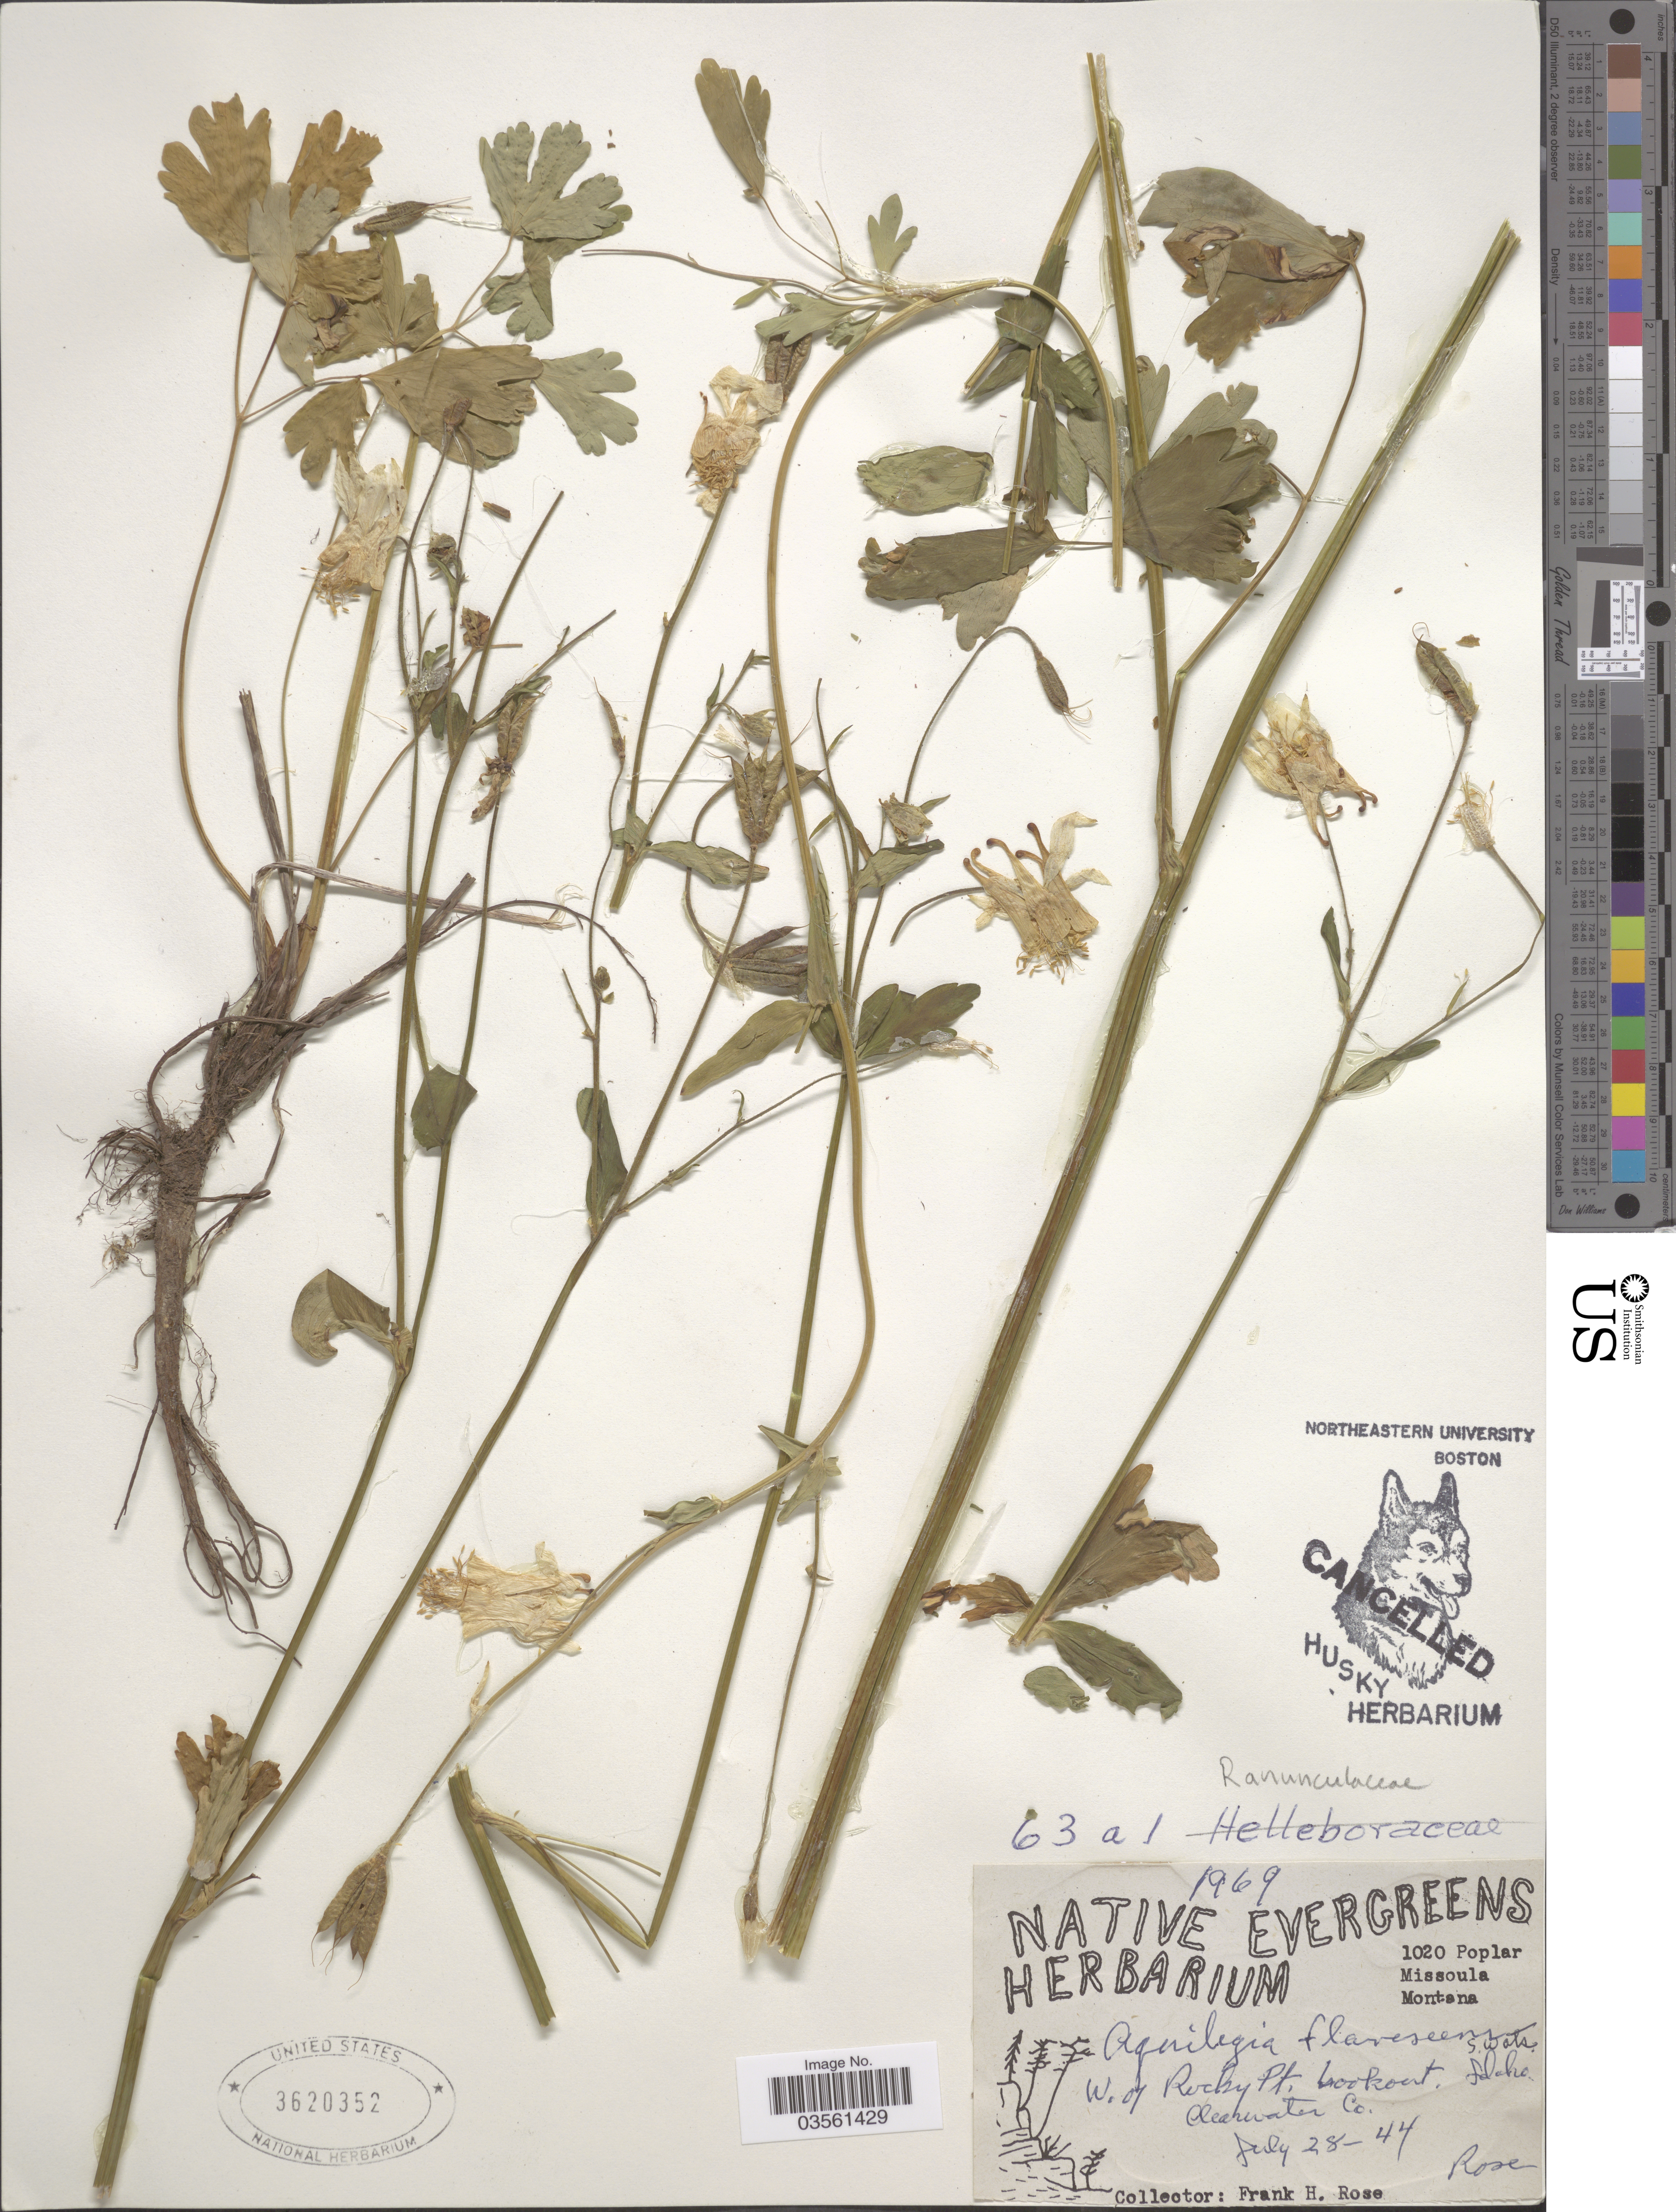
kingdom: Plantae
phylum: Tracheophyta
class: Magnoliopsida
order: Ranunculales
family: Ranunculaceae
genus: Aquilegia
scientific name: Aquilegia flavescens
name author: S. Watson in C. King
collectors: F. H. Rose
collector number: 1969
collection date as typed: Transcribed d/m/y: 28/7/44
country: United States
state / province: Idaho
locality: W. of Rocky Pt, Lookout, Clearwater Co.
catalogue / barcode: US 3620352